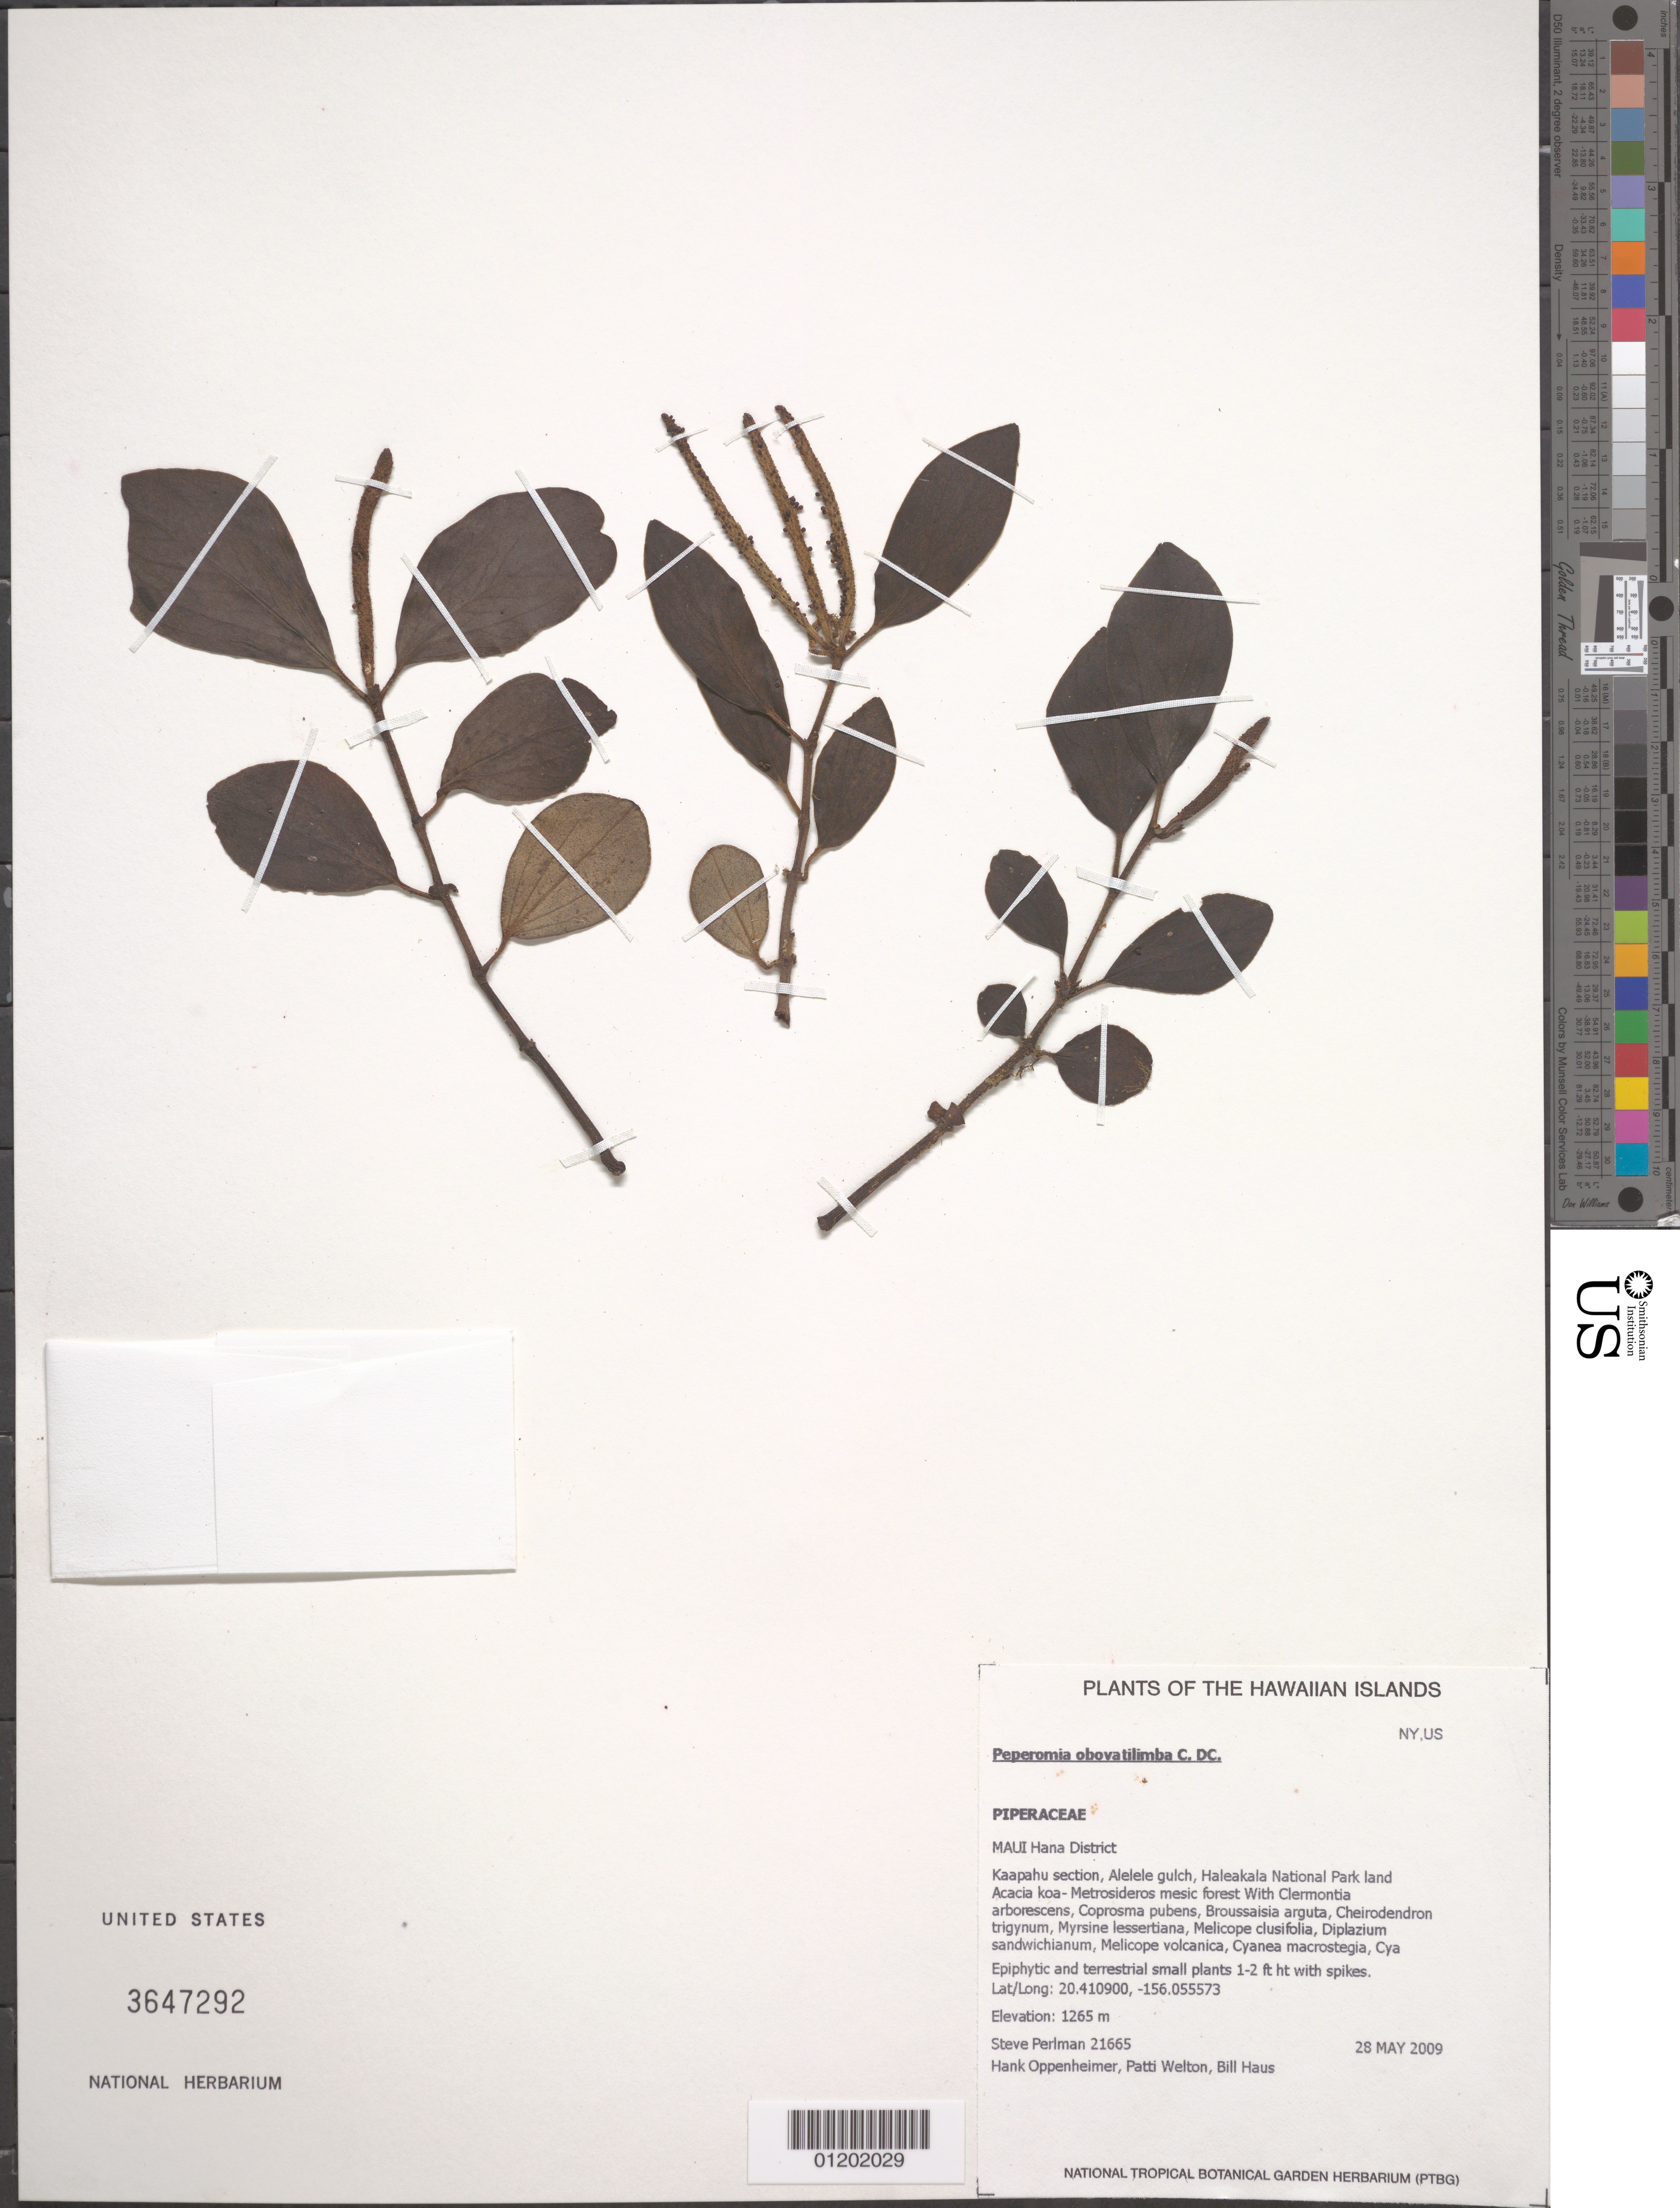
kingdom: Plantae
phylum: Tracheophyta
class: Magnoliopsida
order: Piperales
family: Piperaceae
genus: Peperomia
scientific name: Peperomia obovatilimba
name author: C. DC.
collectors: S. P. Perlman, H. L. Oppenheimer, P. Welton & B. Haus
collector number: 21665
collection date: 2009-05-28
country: United States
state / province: Hawaii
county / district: Maui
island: Maui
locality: Hamakua District, Kaapahu section, Alelele gulch, Haleakala National Park land.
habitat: Mesic forest.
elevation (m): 1265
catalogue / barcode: US 3647292